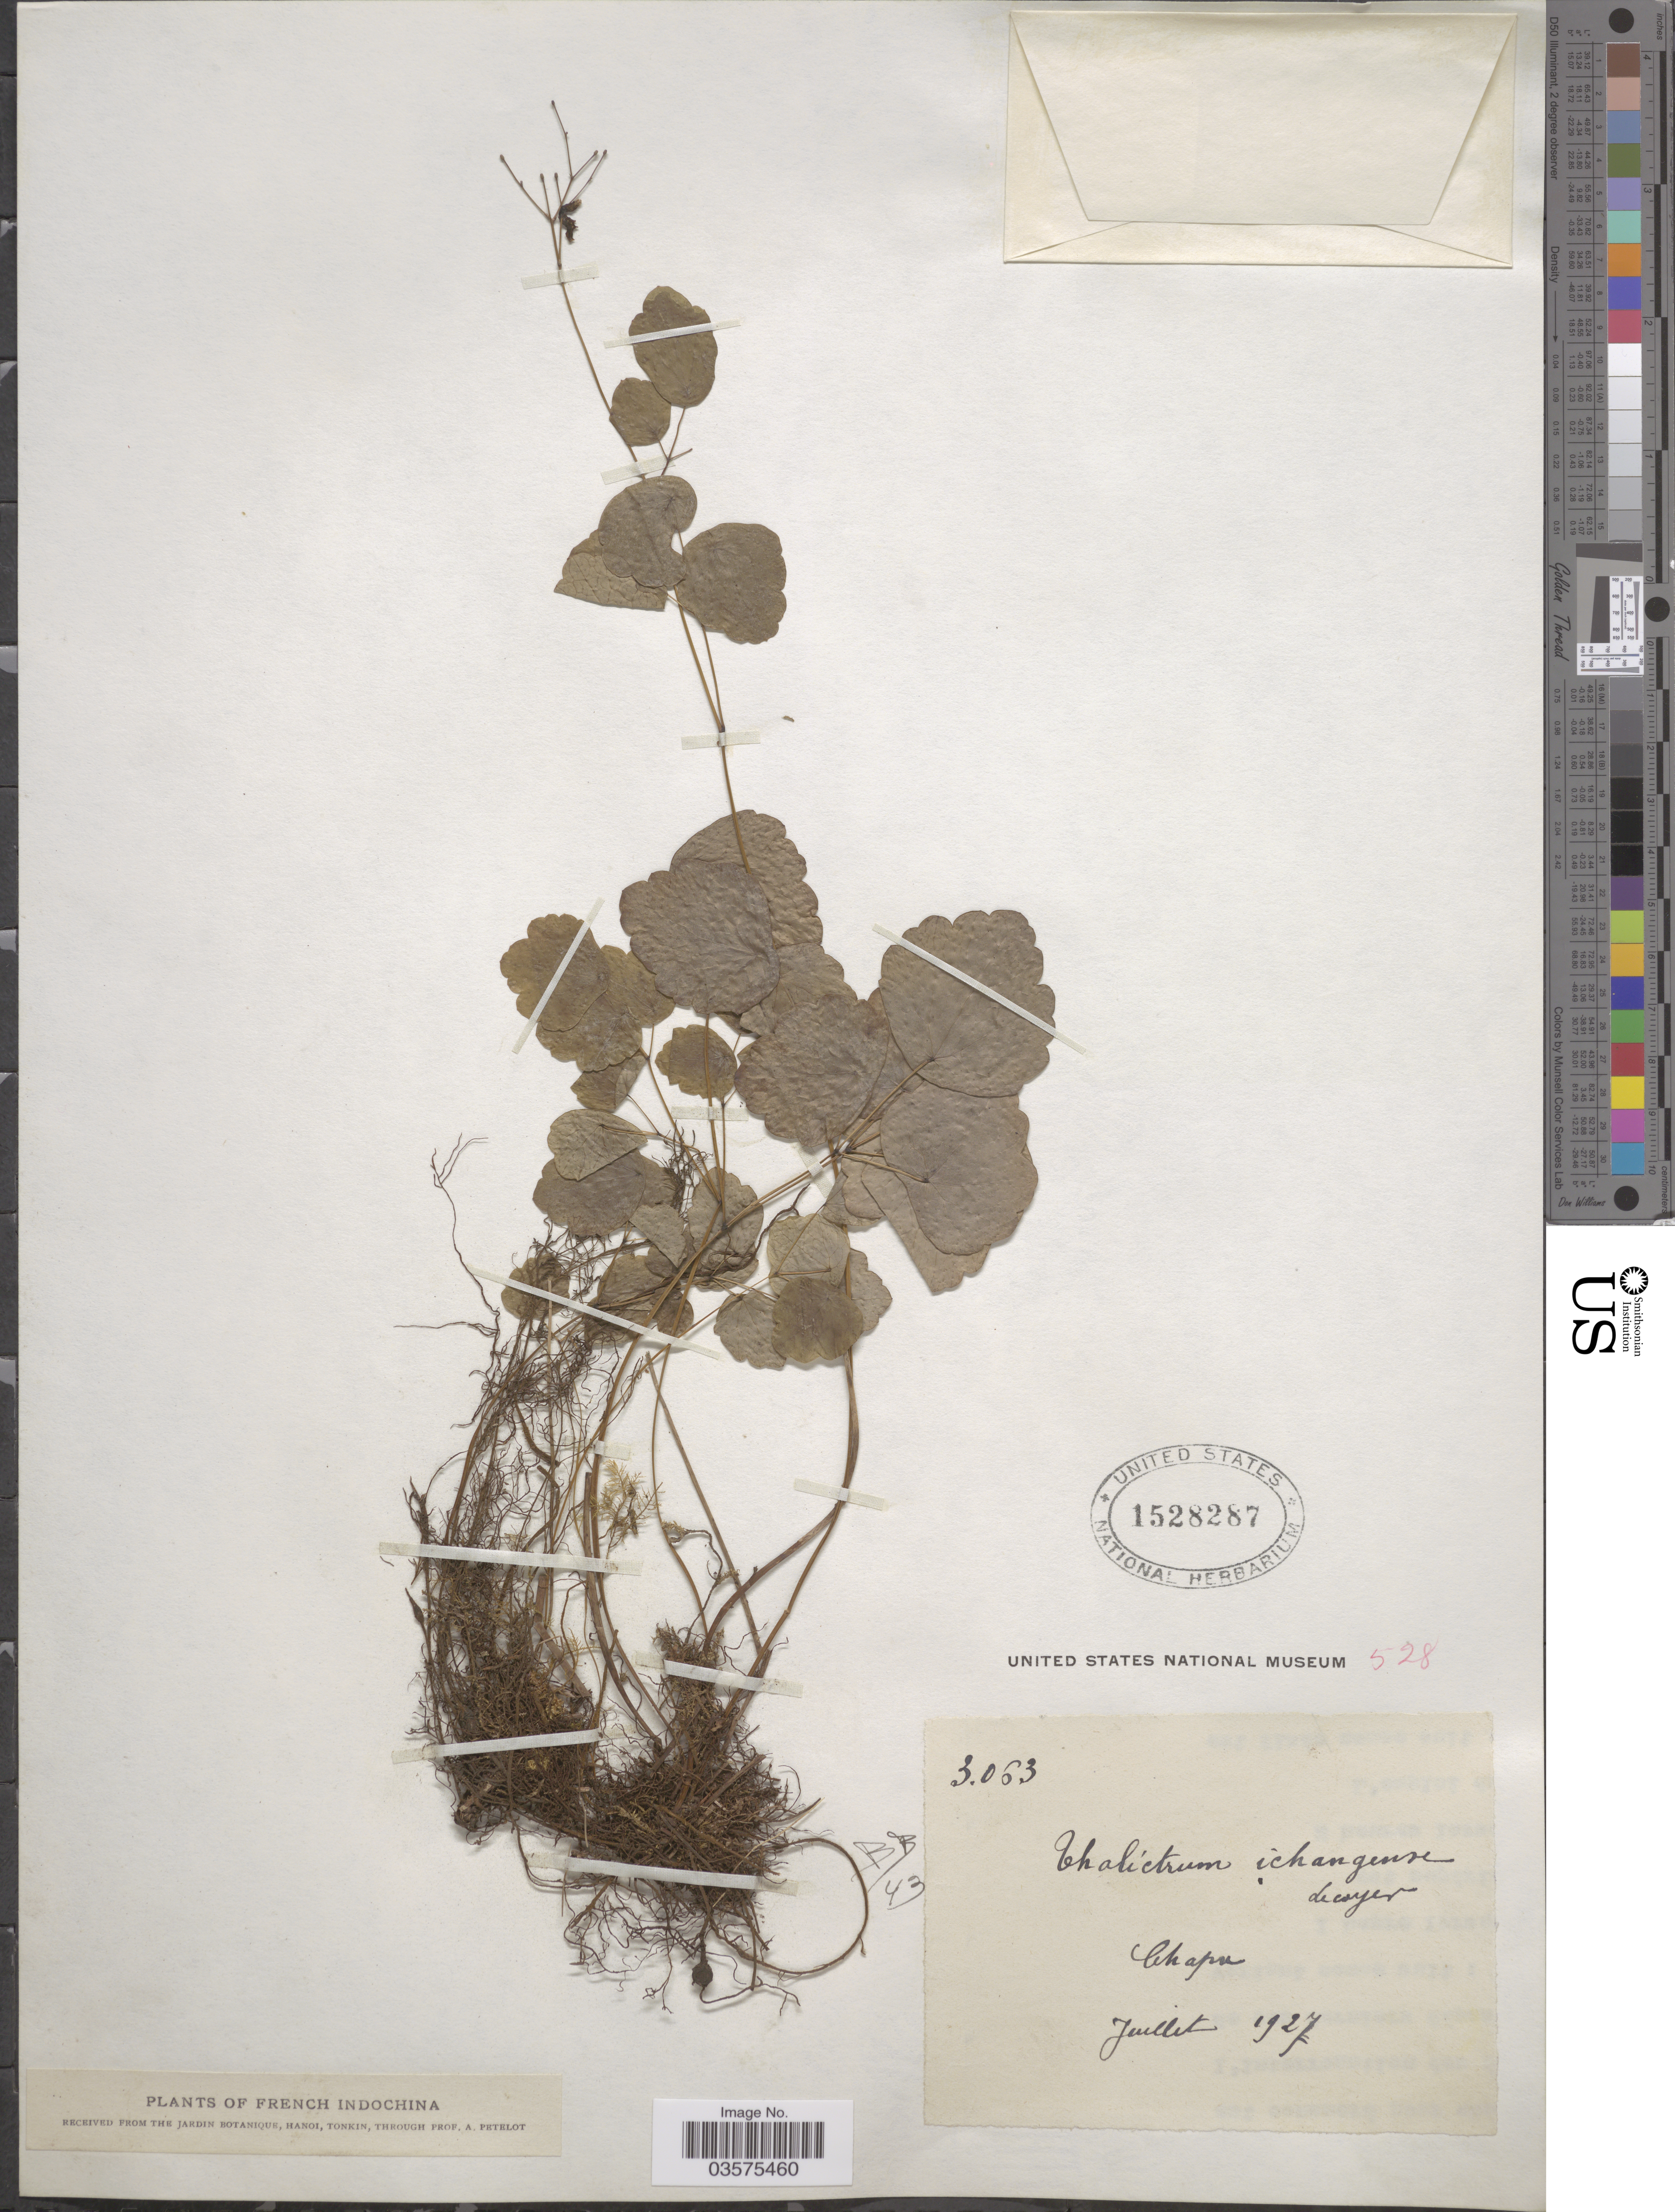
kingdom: Plantae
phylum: Tracheophyta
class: Magnoliopsida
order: Ranunculales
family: Ranunculaceae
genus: Thalictrum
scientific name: Thalictrum ichangense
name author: Lecoy. ex Oliv.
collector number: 3063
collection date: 1927-07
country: Vietnam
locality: French Indochina. Chapa.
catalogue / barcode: US 1528287